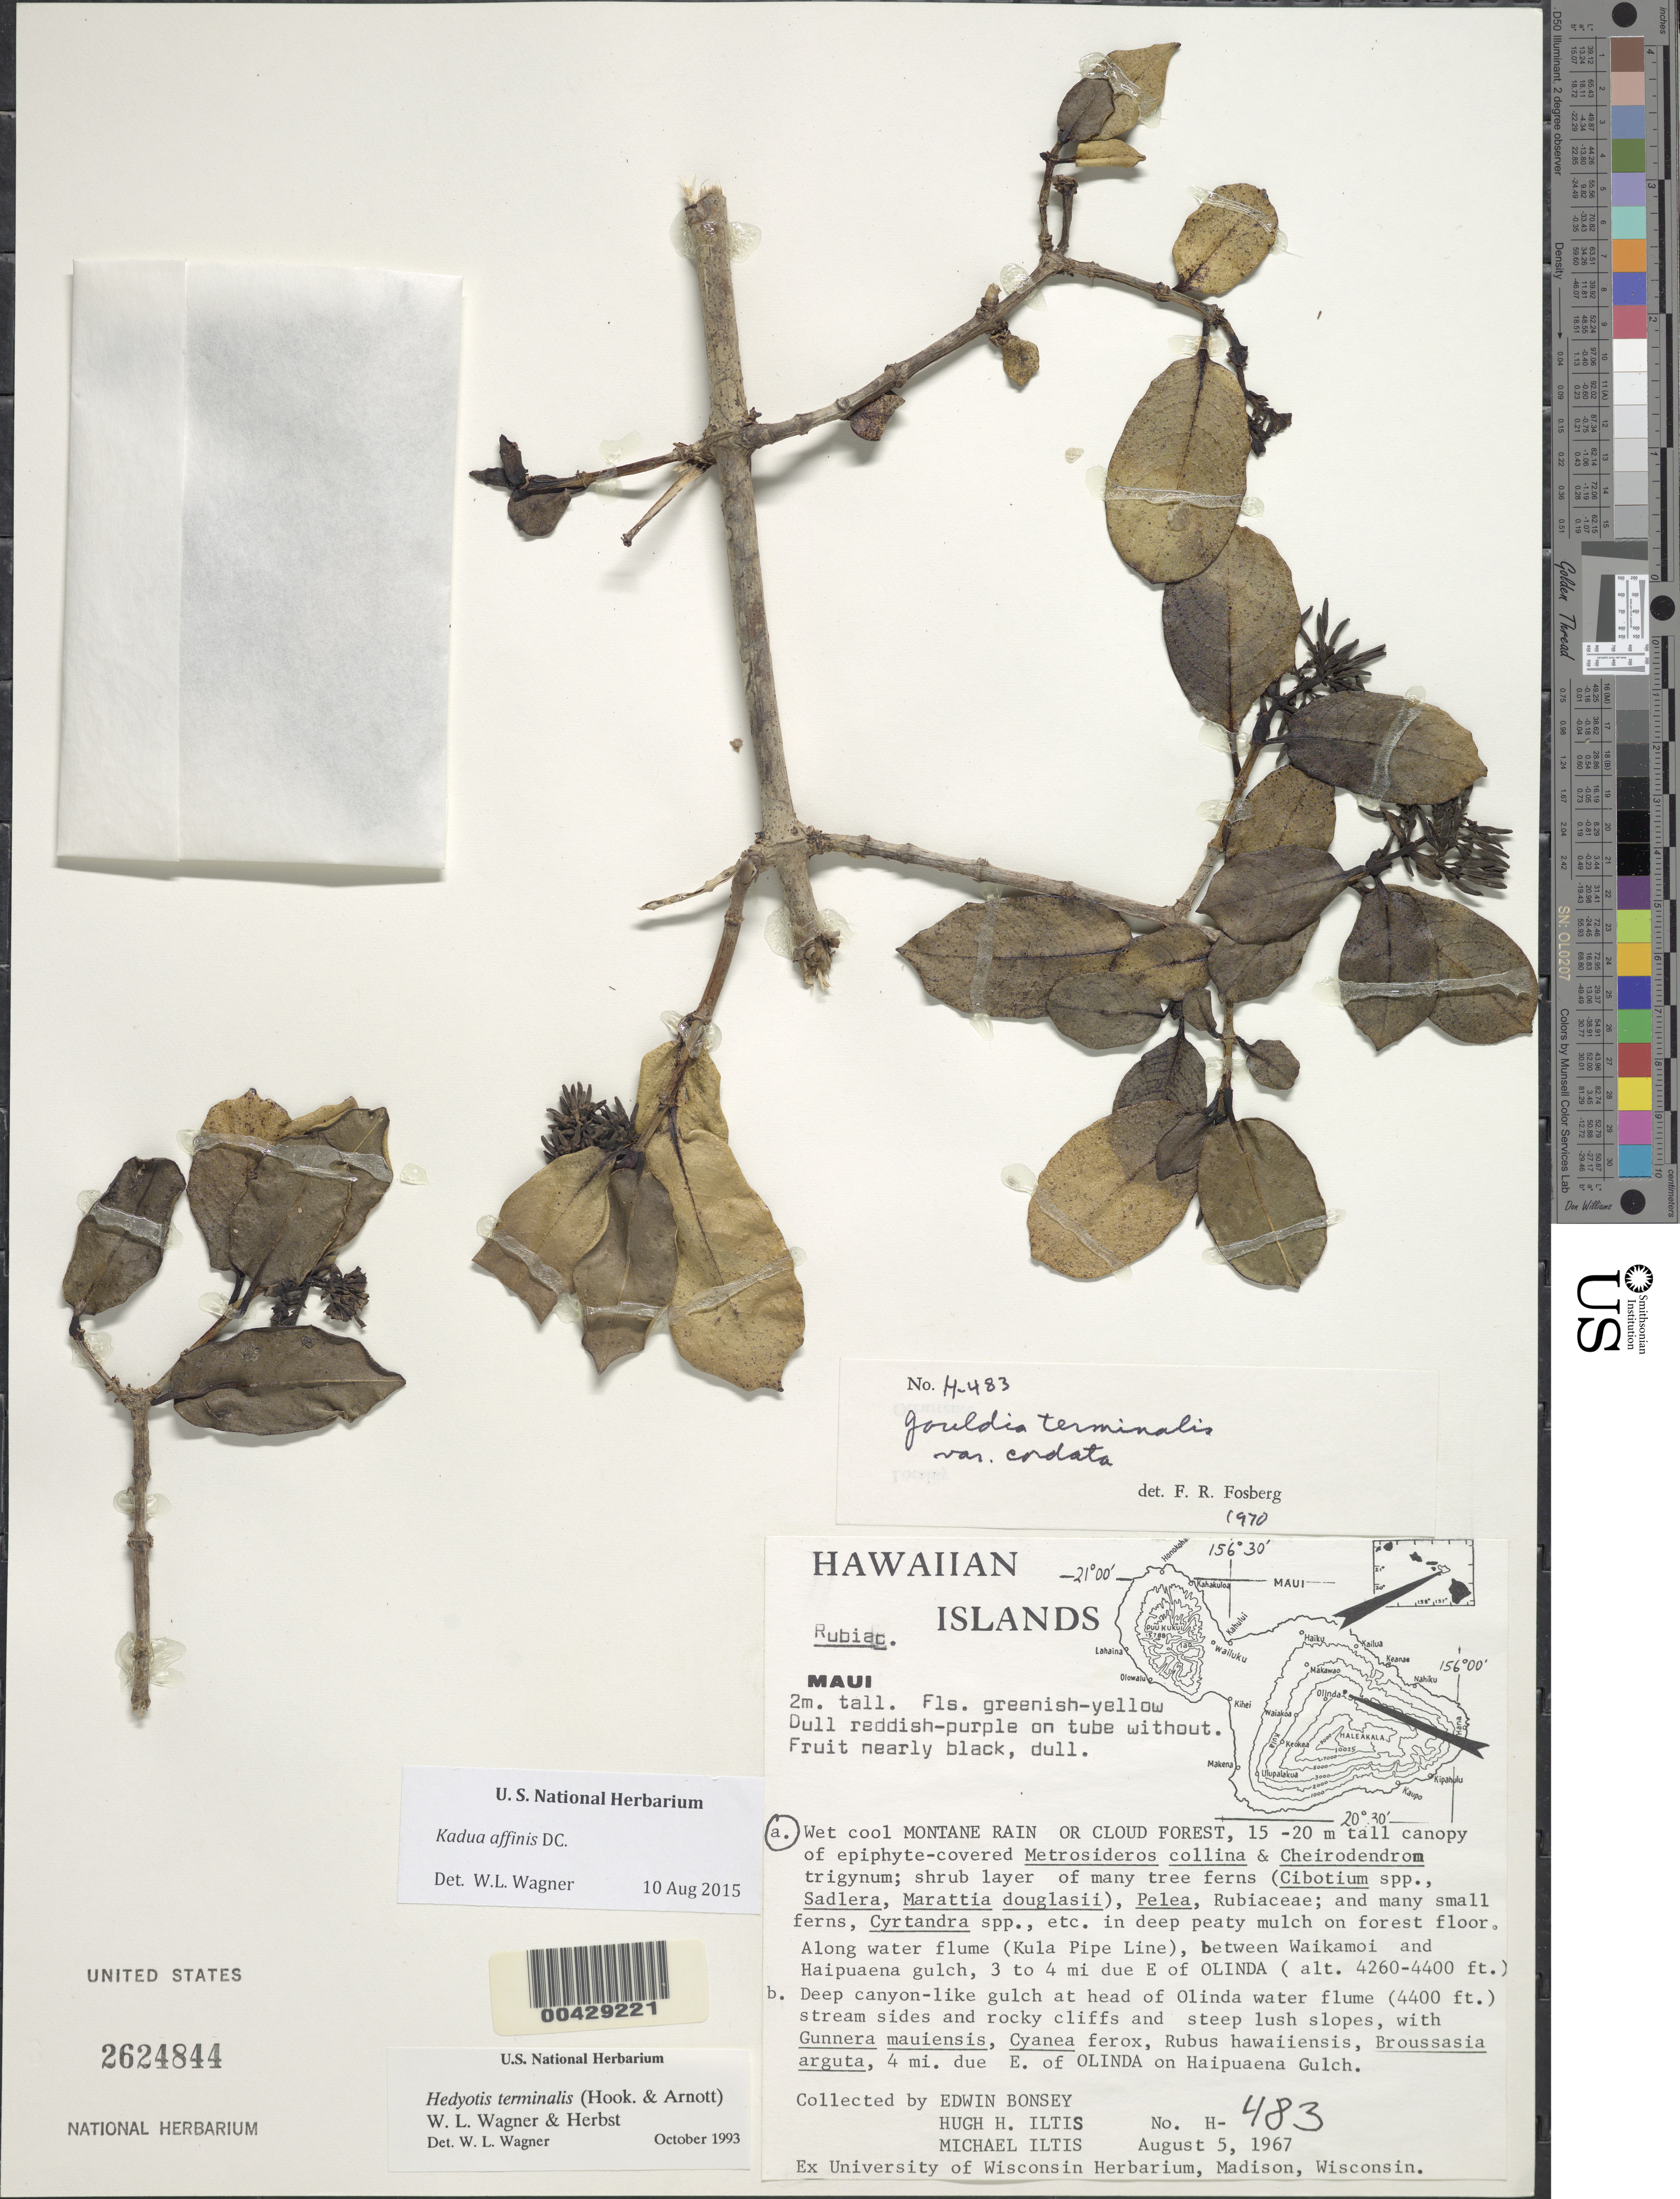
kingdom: Plantae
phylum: Tracheophyta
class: Magnoliopsida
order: Gentianales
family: Rubiaceae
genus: Kadua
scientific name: Kadua affinis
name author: DC.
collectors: E. Bonsey, H. H. Iltis & M. G. Iltis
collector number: H-483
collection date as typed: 5 Aug 1967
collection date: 1967-08-05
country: United States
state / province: Hawaii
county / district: Maui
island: Maui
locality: Along Kula Pipe Line, between Waikamoi and Haipuaena gulch, 3 to 4 mi. due E of Olinda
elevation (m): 1298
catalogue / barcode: US 2624844